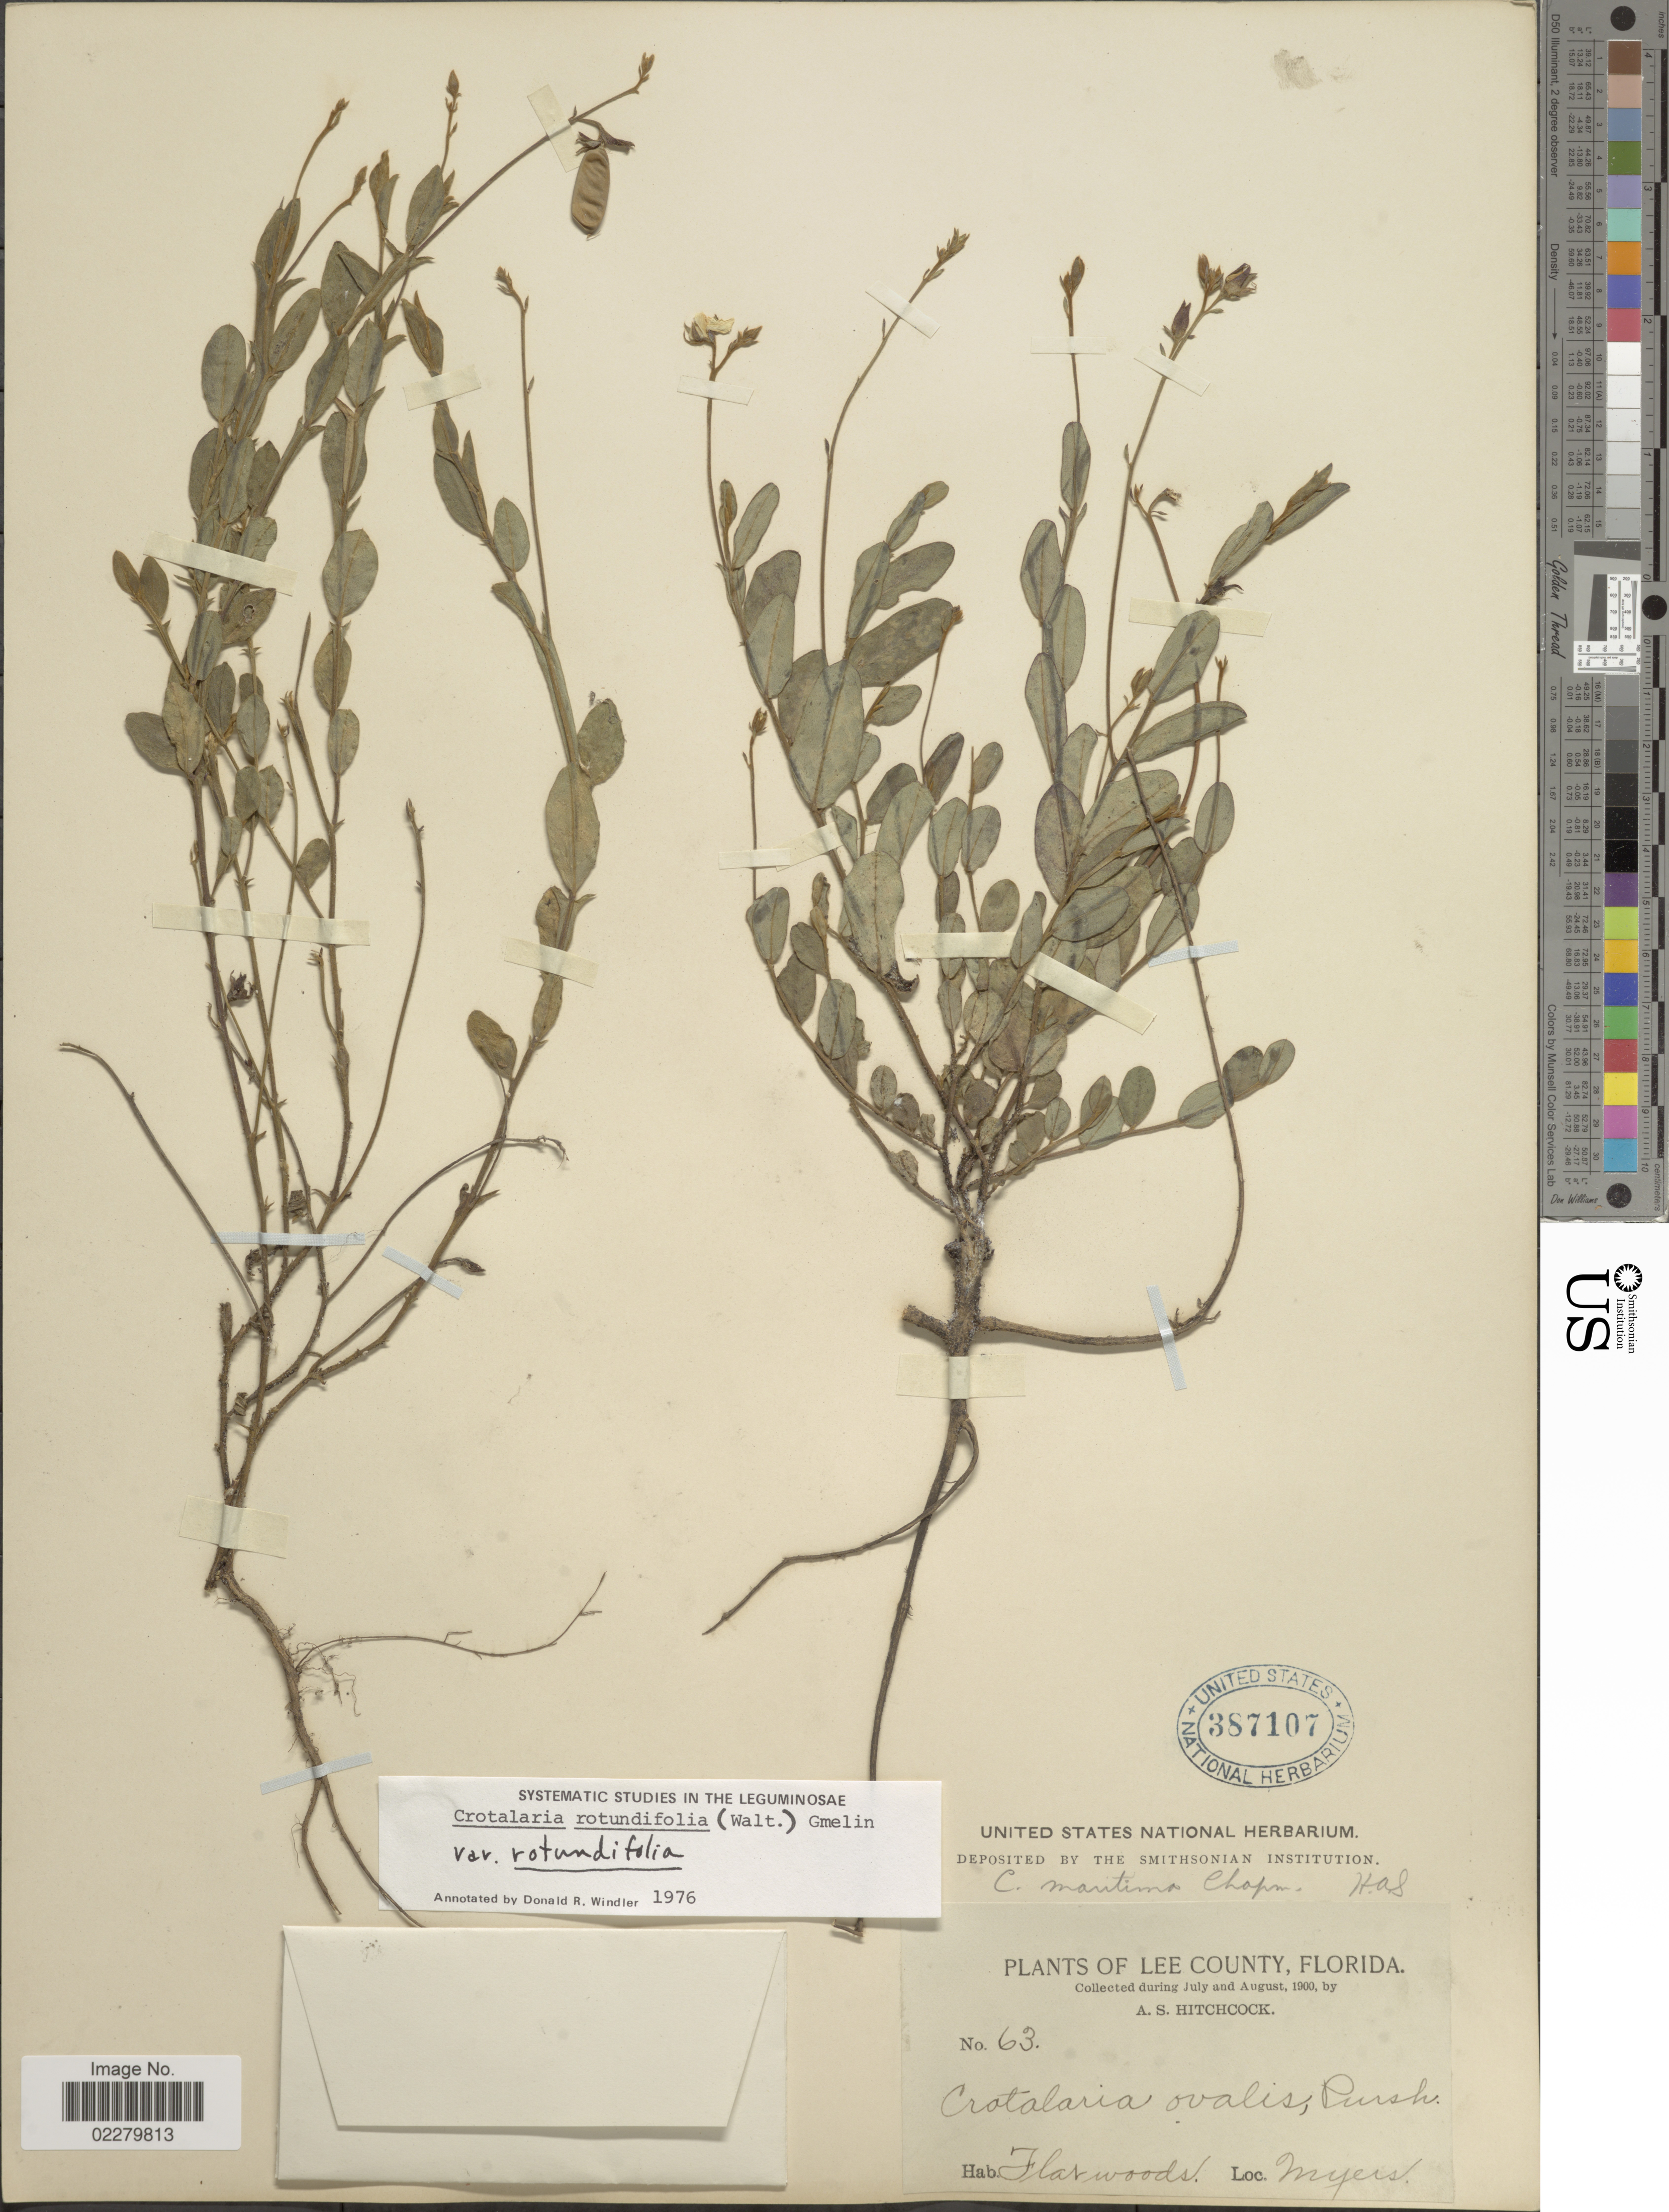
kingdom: Plantae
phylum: Tracheophyta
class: Magnoliopsida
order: Fabales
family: Fabaceae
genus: Crotalaria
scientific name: Crotalaria rotundifolia var. rotundifolia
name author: (Walter) J.F. Gmel.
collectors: A. S. Hitchcock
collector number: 63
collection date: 1900-07/1900-08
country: United States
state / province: Florida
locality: Lee County, Florida. Flatwoods. Myers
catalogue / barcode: US 387107